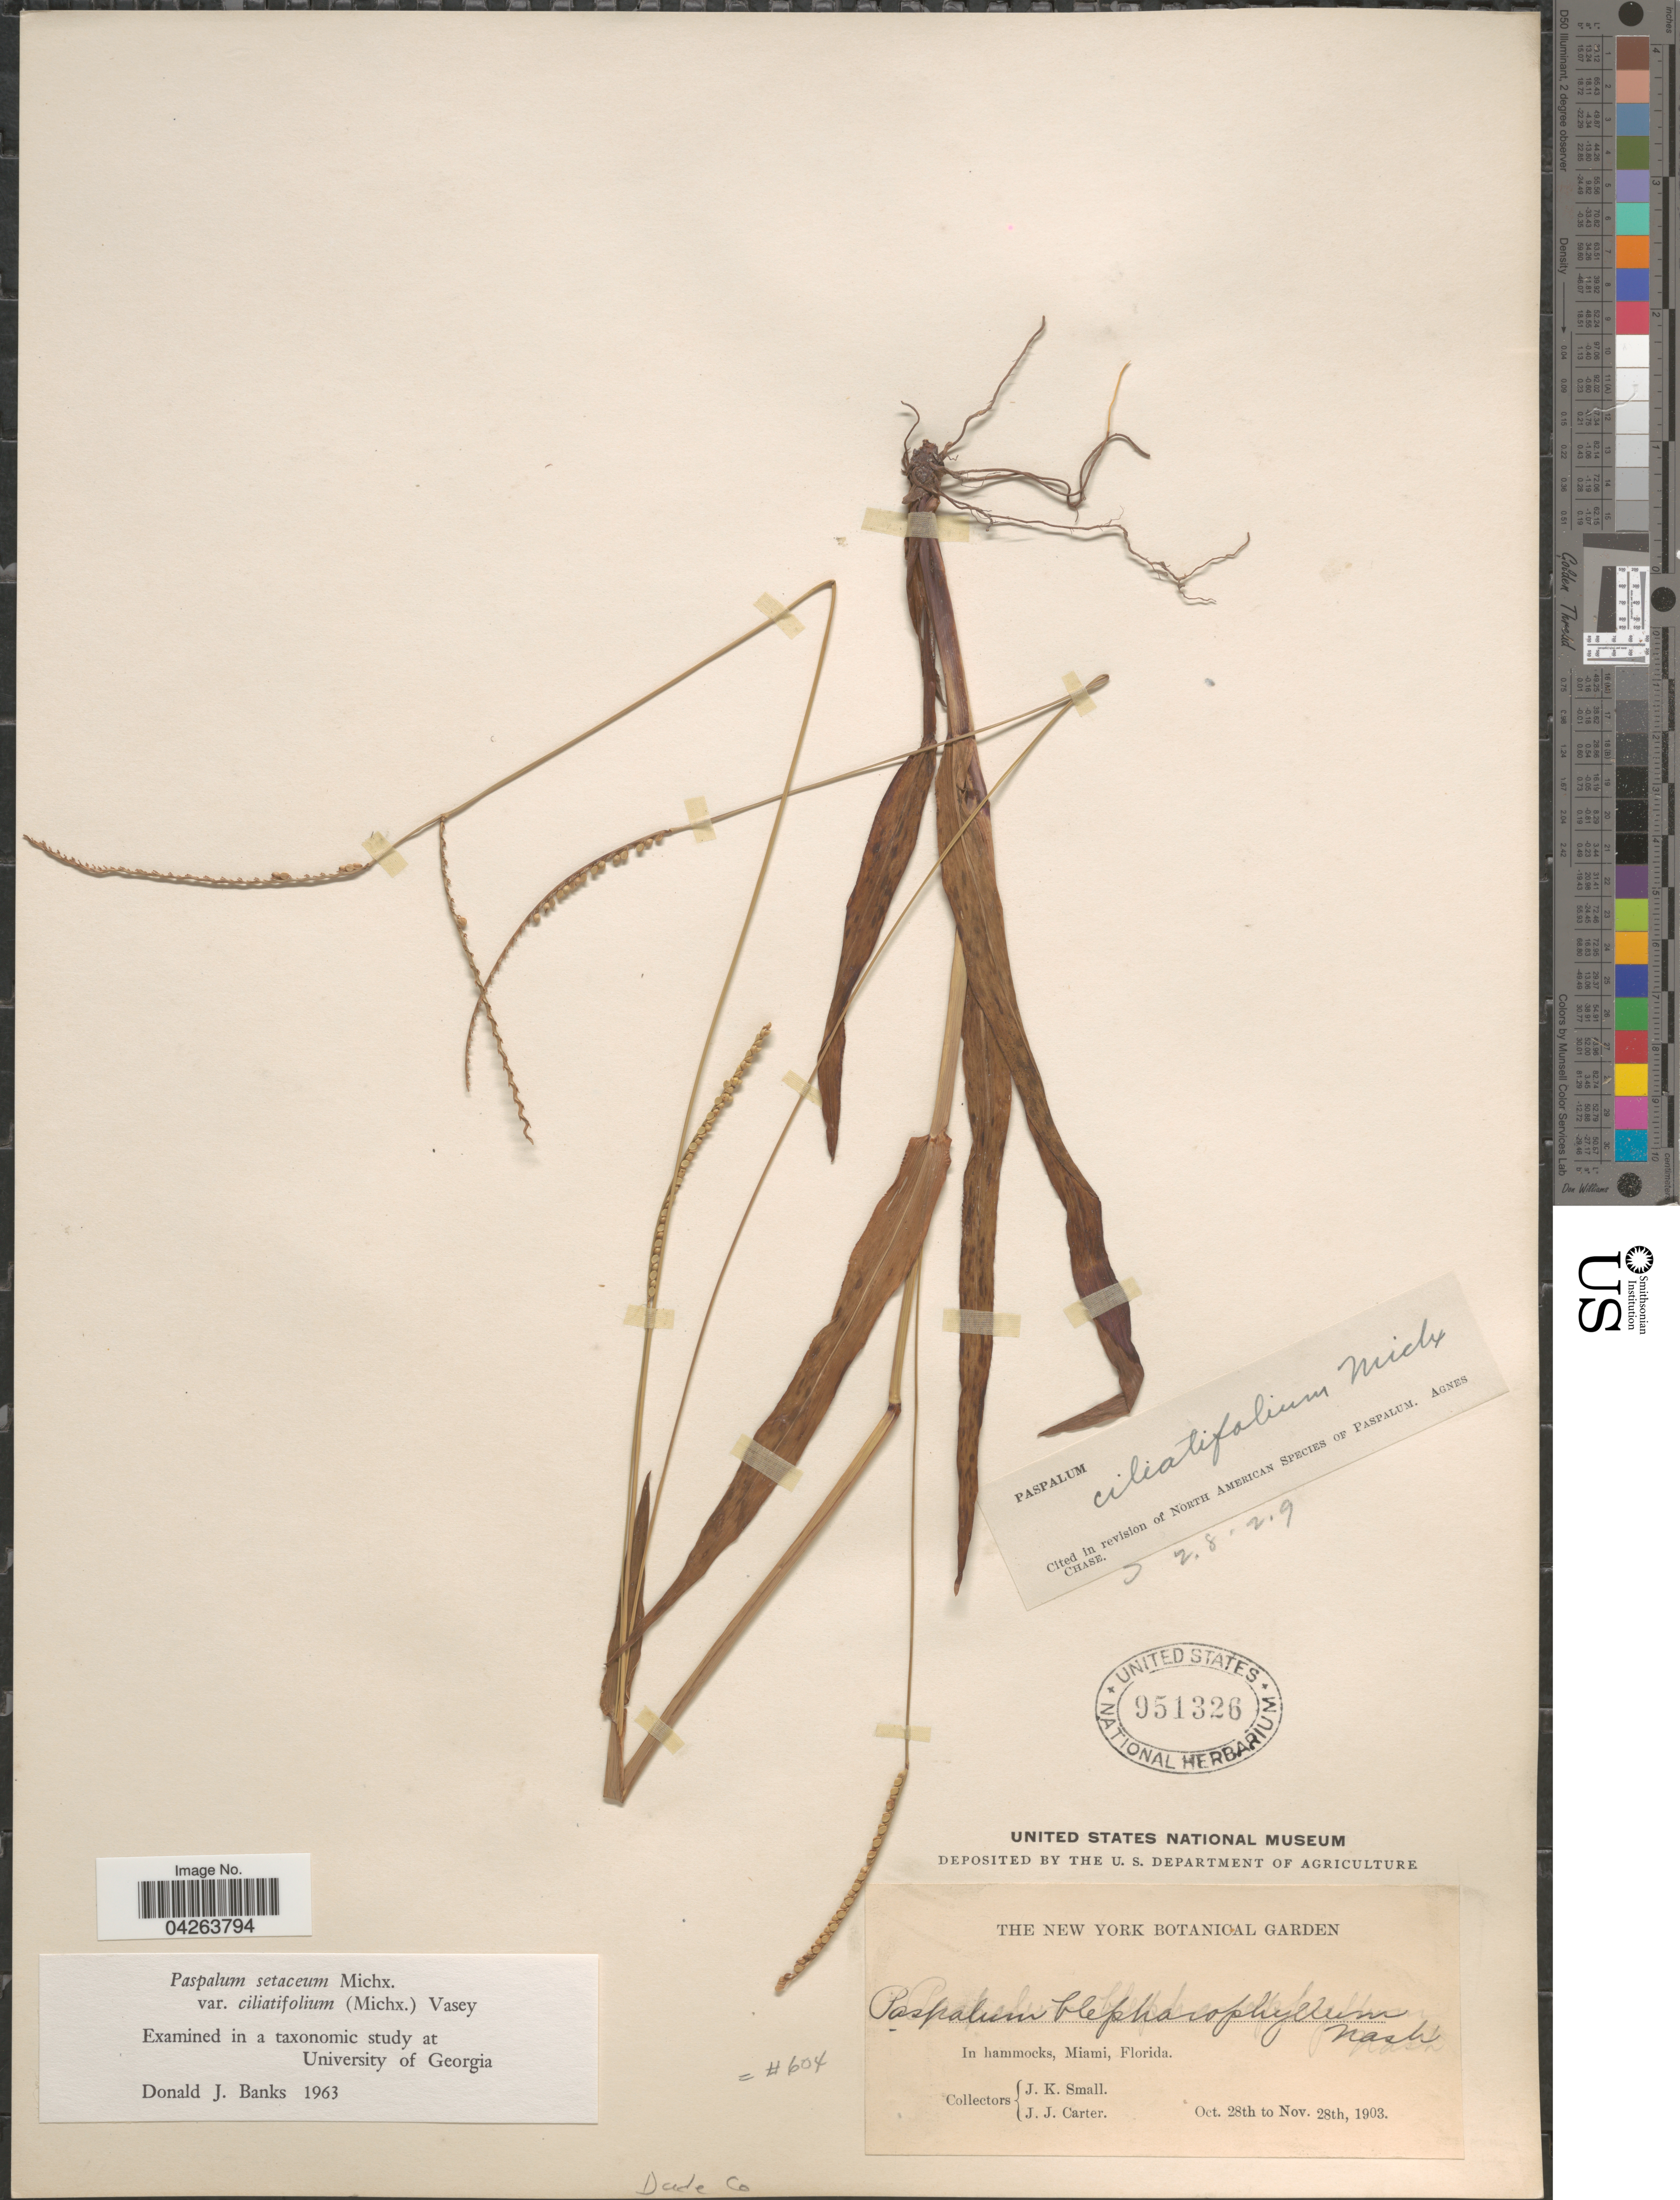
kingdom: Plantae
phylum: Tracheophyta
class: Liliopsida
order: Poales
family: Poaceae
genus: Paspalum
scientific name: Paspalum setaceum var. ciliatifolium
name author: (Michx.) Vasey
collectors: J. K. Small & J. Carter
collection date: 1903-10-28/1903-11-28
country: United States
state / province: Florida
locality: In hammocks, Miami. Dade Co.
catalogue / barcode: US 951326